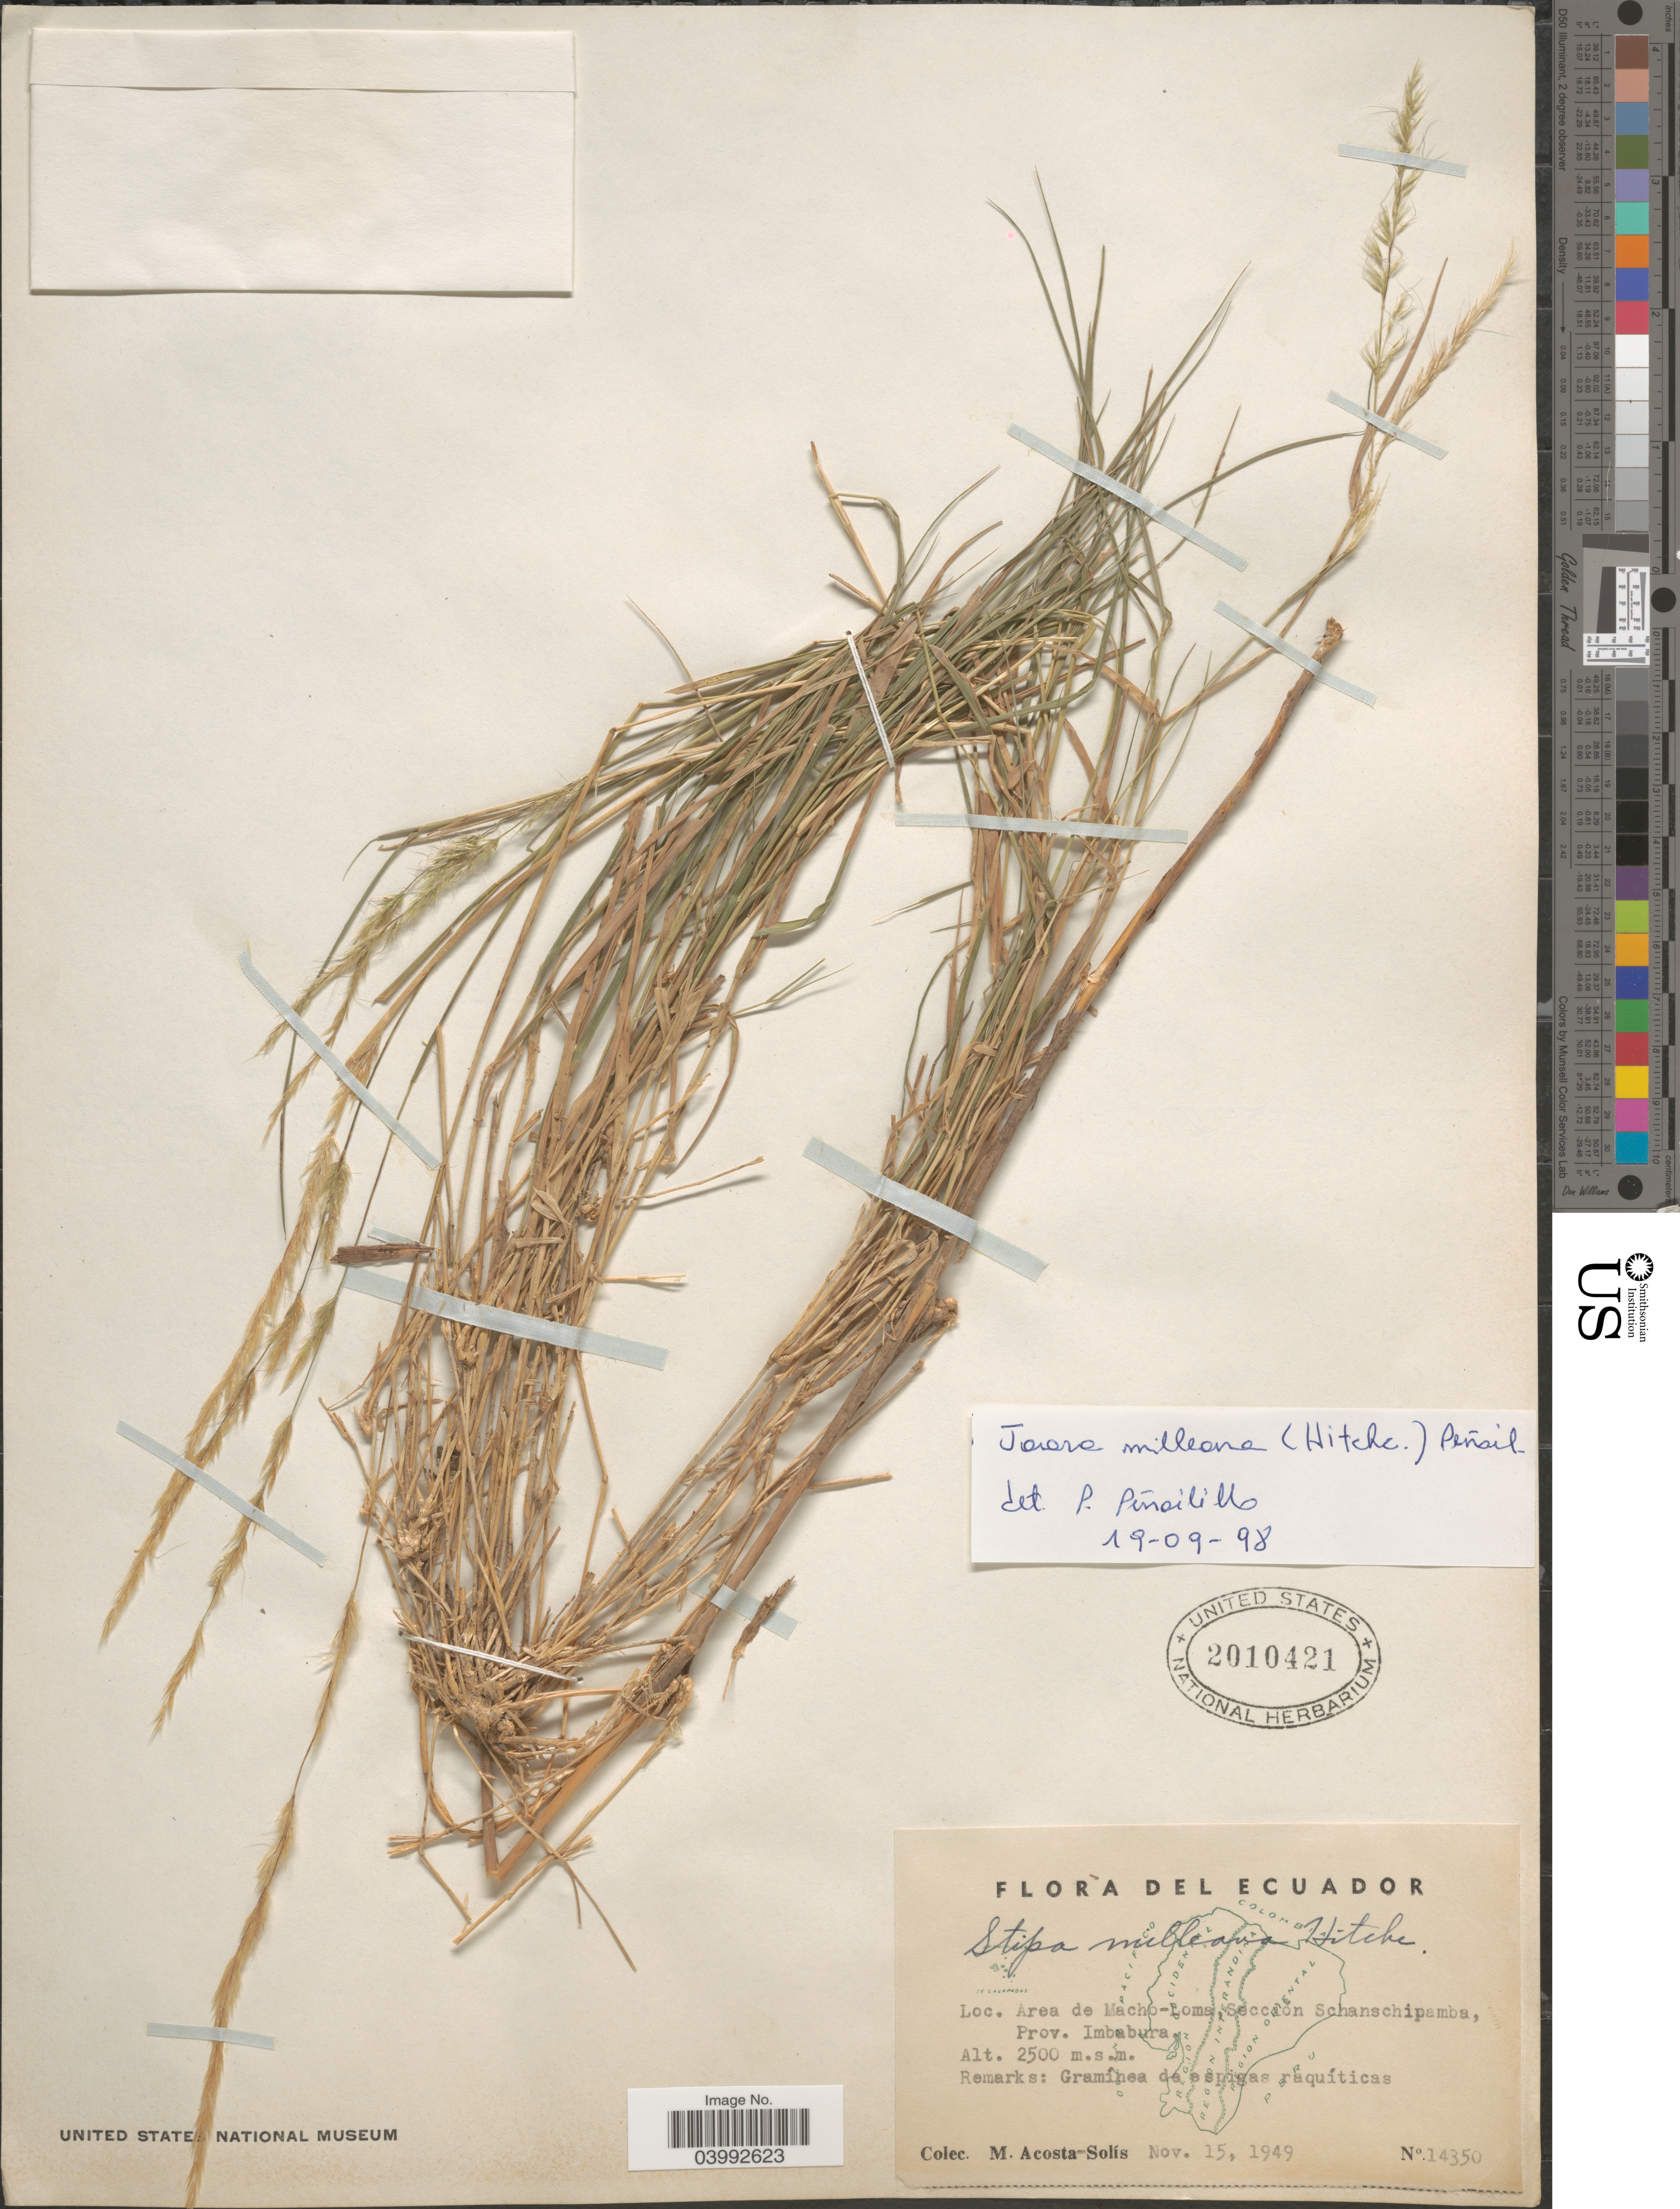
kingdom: Plantae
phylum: Tracheophyta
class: Liliopsida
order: Poales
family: Poaceae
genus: Jarava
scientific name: Jarava milleana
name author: (Hitchc.) Peñail.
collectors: M. Acosta Solis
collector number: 14350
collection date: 1949-11-15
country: Ecuador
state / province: Imbabura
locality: Area de Macho-Loma, Sección Schanschipamba.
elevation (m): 2500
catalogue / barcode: US 2010421